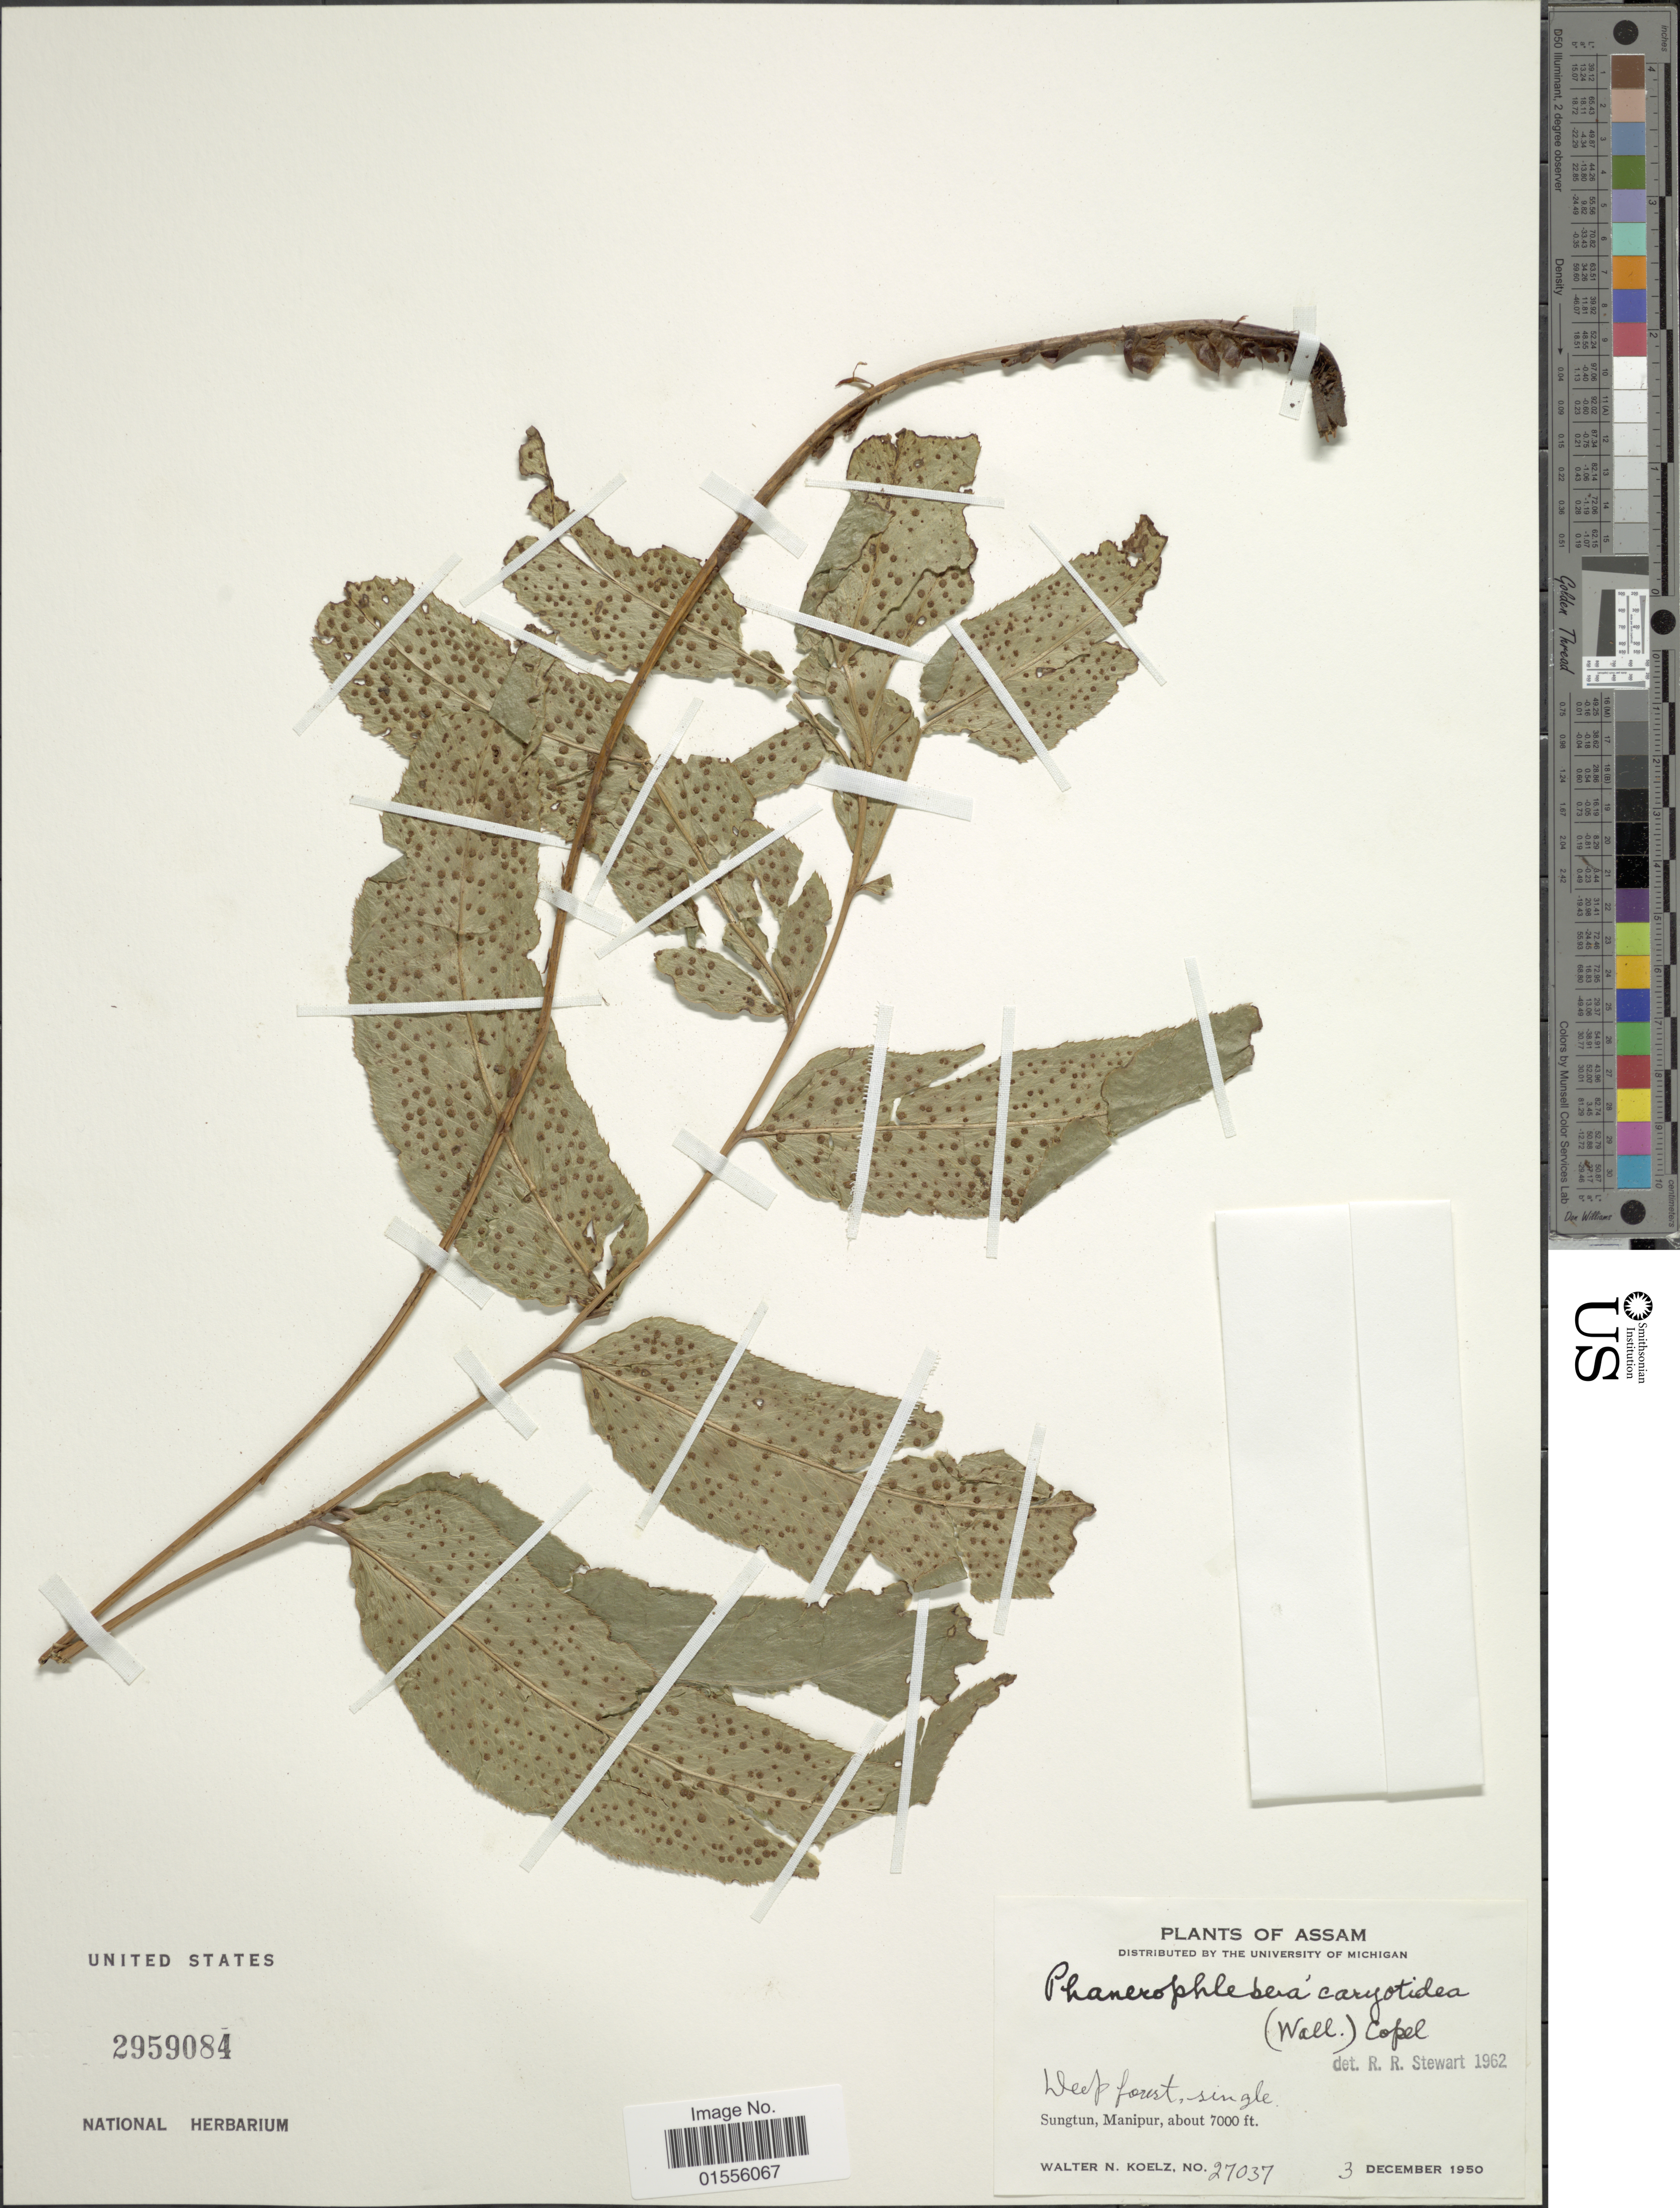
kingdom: Plantae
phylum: Tracheophyta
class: Polypodiopsida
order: Polypodiales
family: Dryopteridaceae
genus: Cyrtomium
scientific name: Cyrtomium caryotideum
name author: (Wall. ex Hook. & Grev.) C. Presl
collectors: W. N. Koelz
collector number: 27037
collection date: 1950-12-03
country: India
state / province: Manipur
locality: Sungtun, Manipur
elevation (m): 2134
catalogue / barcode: US 2959084